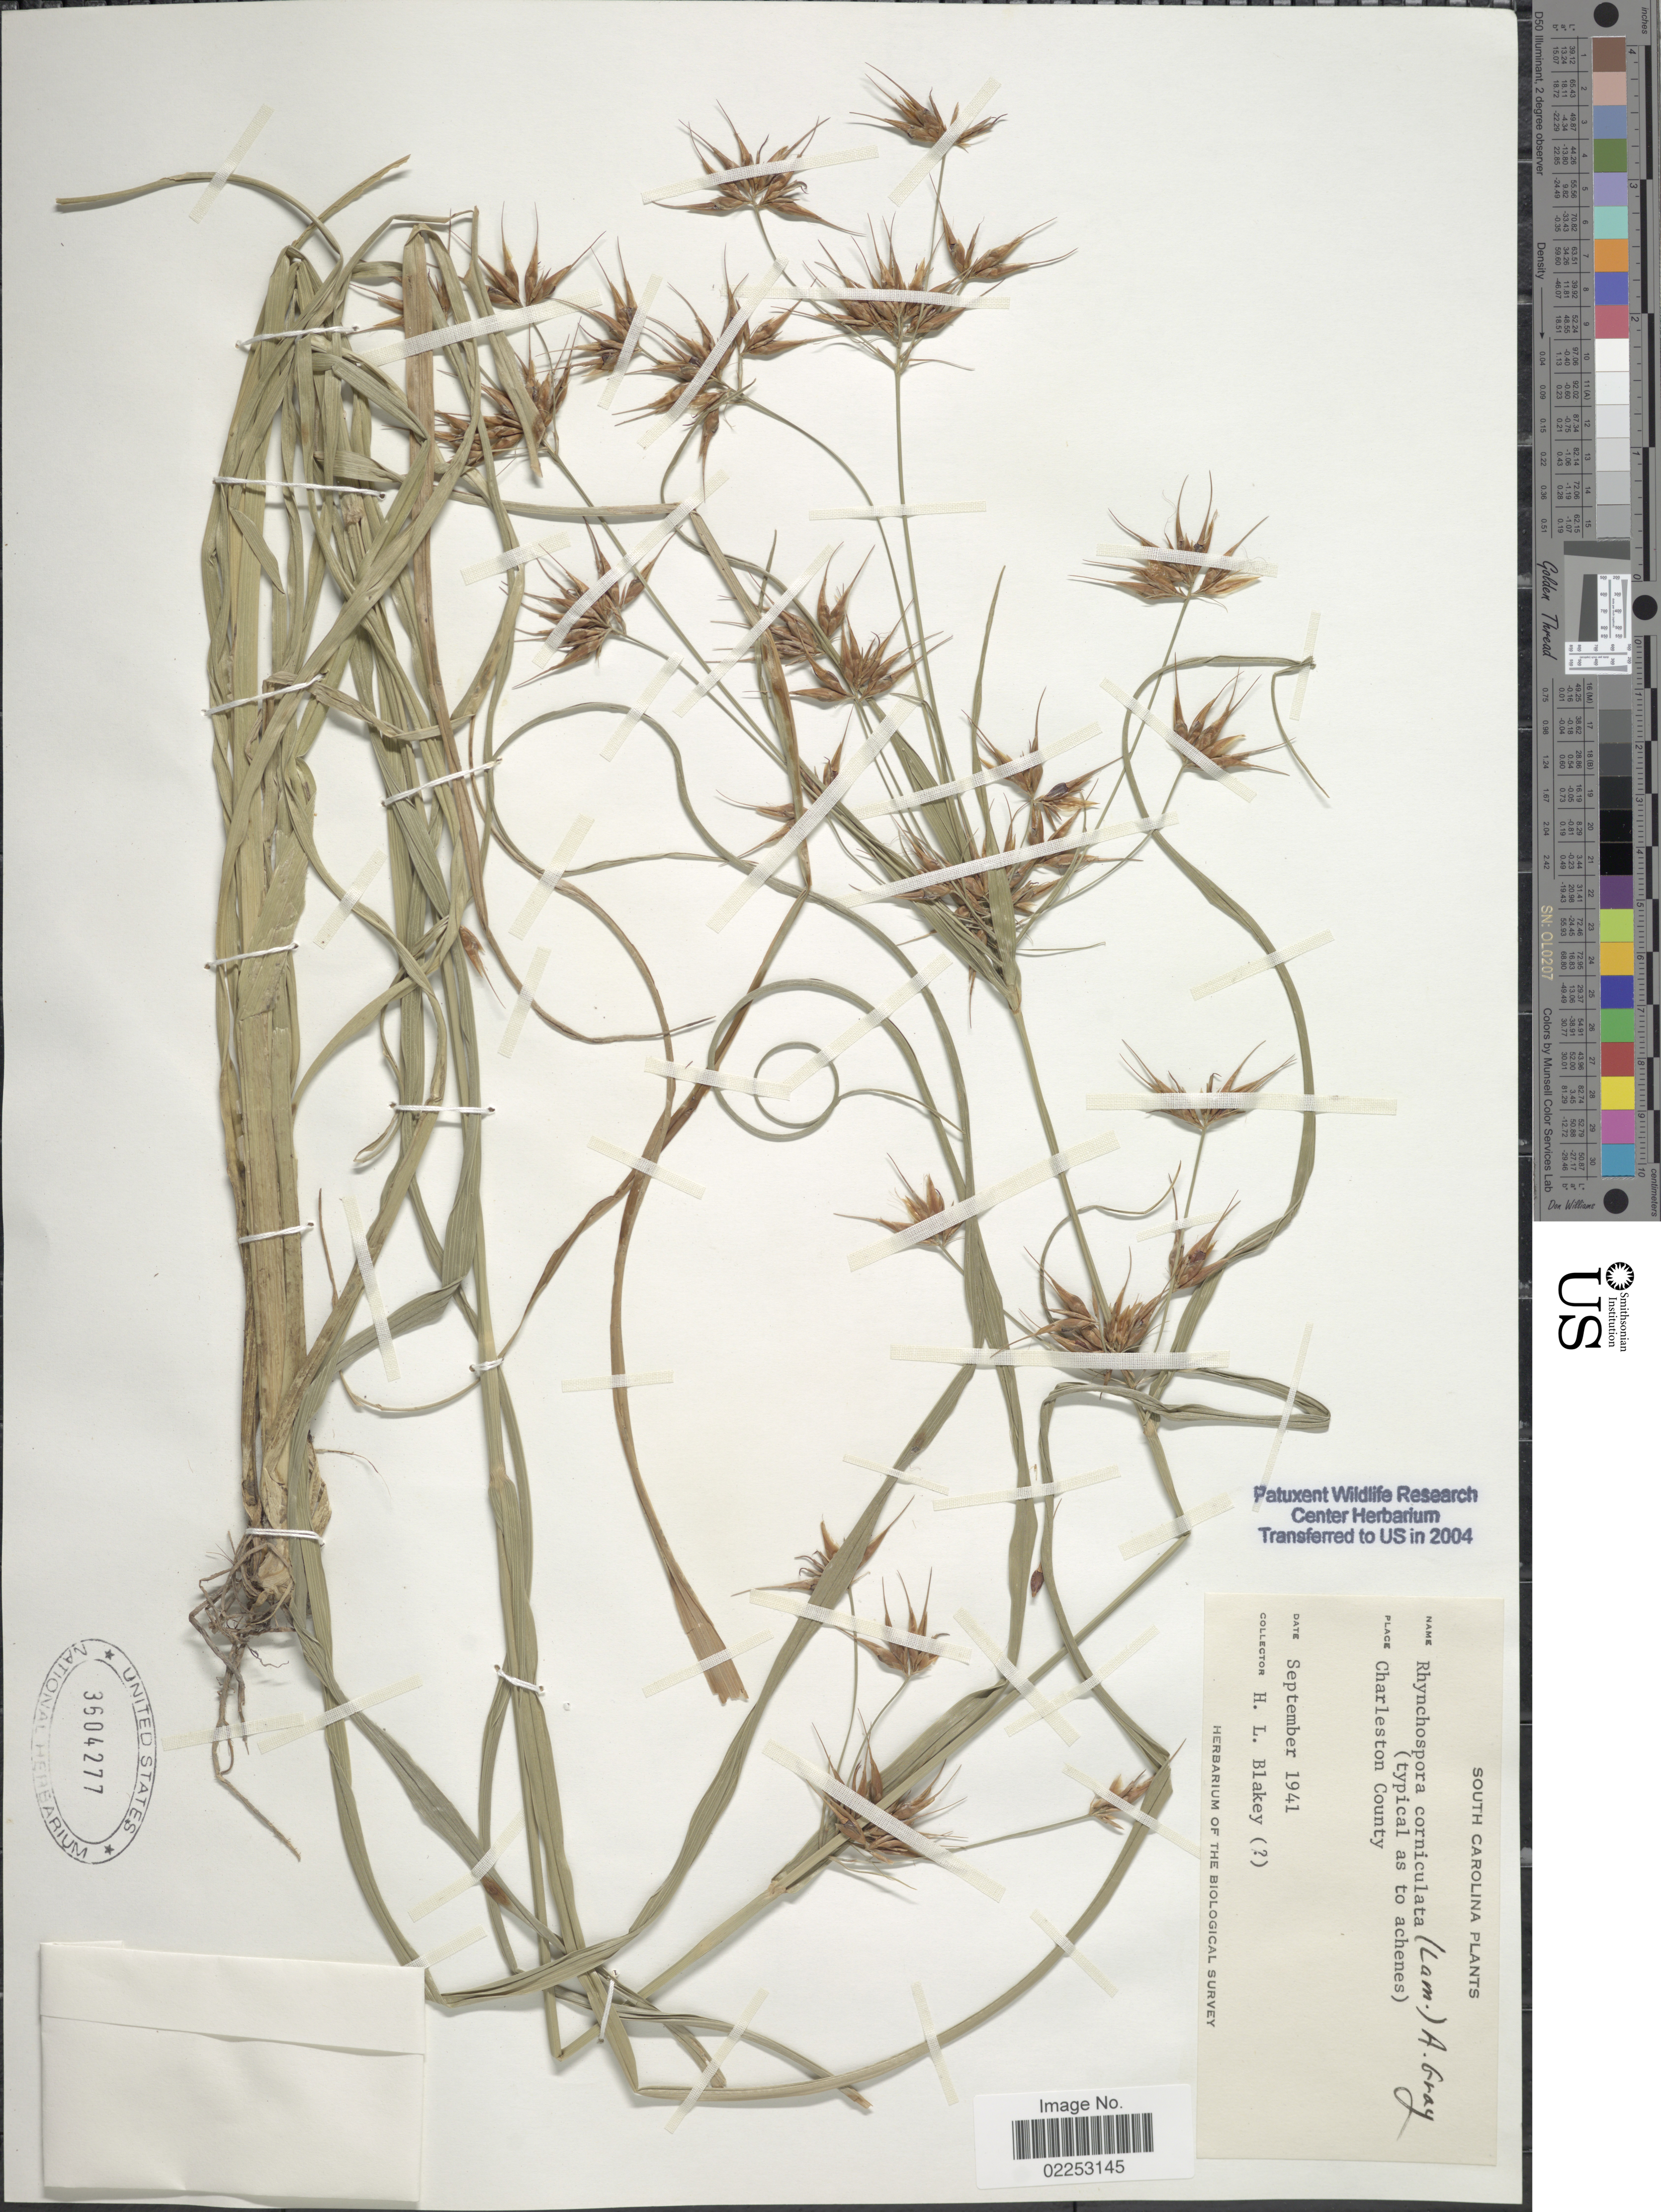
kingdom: Plantae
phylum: Tracheophyta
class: Liliopsida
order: Poales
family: Cyperaceae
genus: Rhynchospora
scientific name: Rhynchospora corniculata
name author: (Lam.) A. Gray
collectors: H. Blakey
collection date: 1941-09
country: United States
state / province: South Carolina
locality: Charleston County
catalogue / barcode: US 3604277